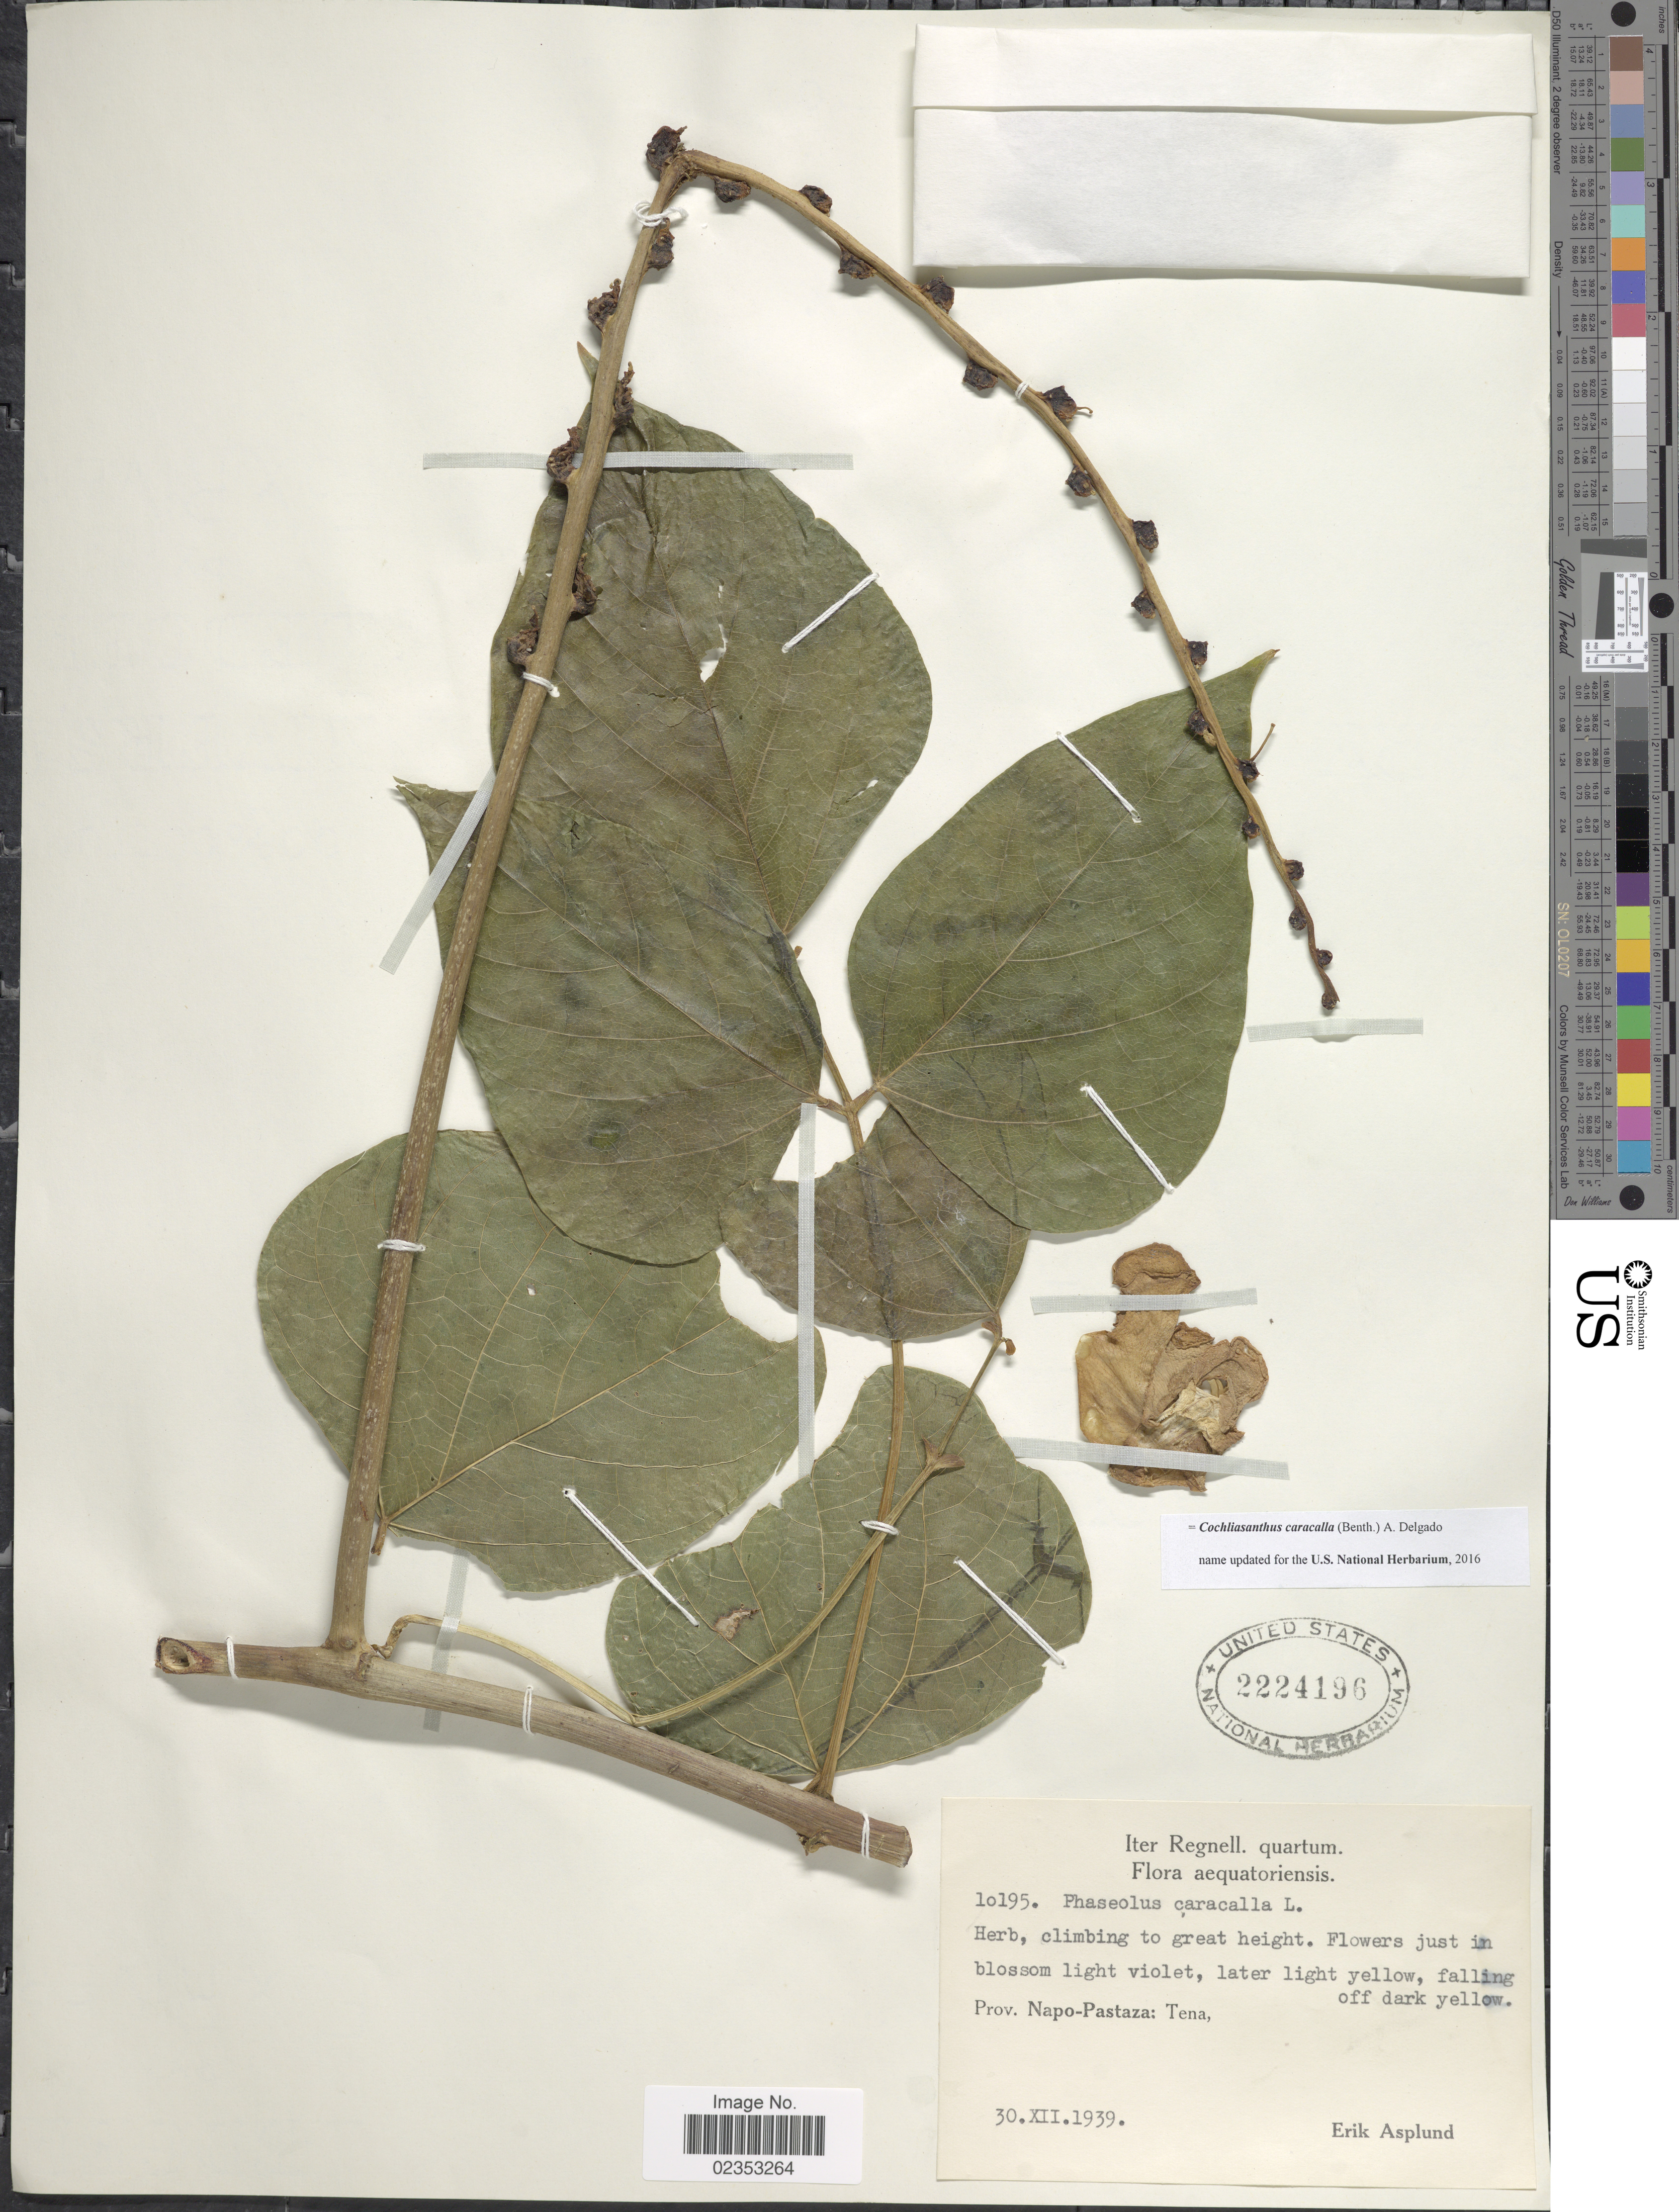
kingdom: Plantae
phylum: Tracheophyta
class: Magnoliopsida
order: Fabales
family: Fabaceae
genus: Cochliasanthus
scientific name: Cochliasanthus caracalla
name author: (L.) Trew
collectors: E. Asplund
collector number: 10195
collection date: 1939-12-30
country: Ecuador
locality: Aequatoriensis. Prov. Napo-Pastaza: Tena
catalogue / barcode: US 2224196